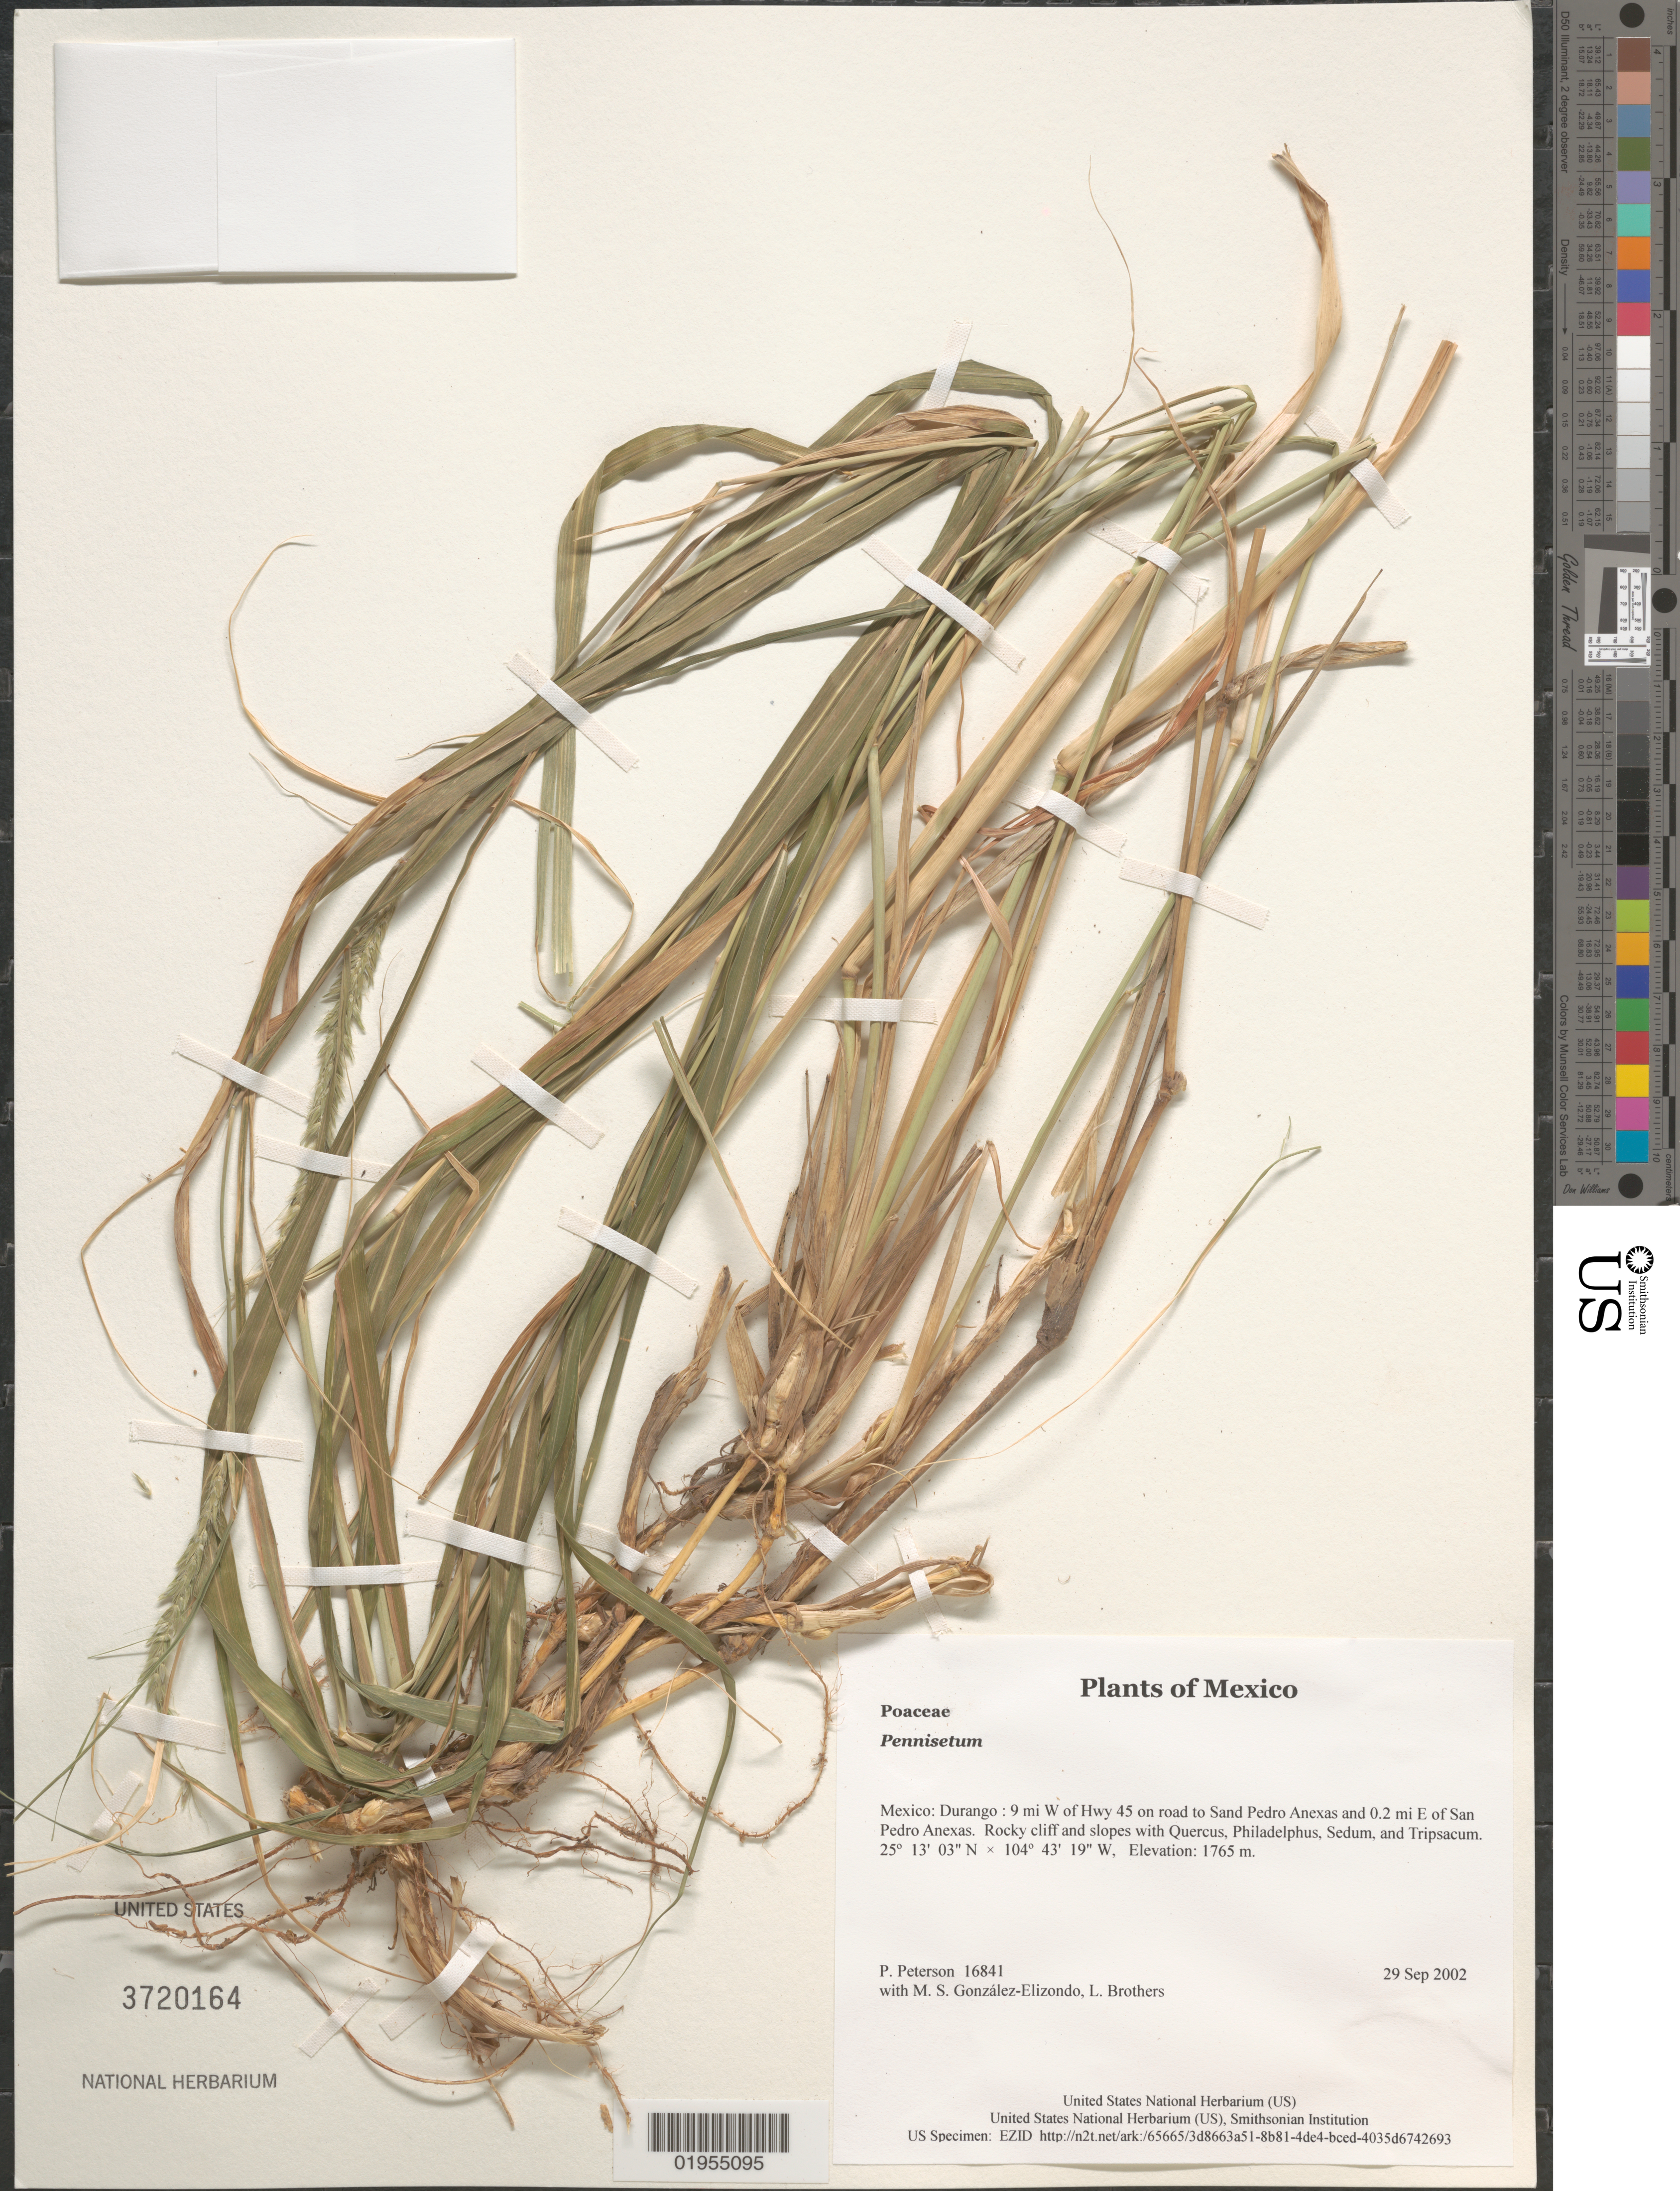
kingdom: Plantae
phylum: Tracheophyta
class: Liliopsida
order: Poales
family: Poaceae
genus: Pennisetum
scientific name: Pennisetum sp.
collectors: P. M. Peterson, M. S. González-Elizondo & L. E. Brothers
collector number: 16841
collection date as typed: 29 Sep 2002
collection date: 2002-09-29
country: Mexico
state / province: Durango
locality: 9 mi W of Hwy 45 on road to Sand Pedro Anexas and 0.2 mi E of San Pedro Anexas. Rocky cliff and slopes with Quercus, Philadelphus, Sedum, and Tripsacum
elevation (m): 1765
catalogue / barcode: US 3720164